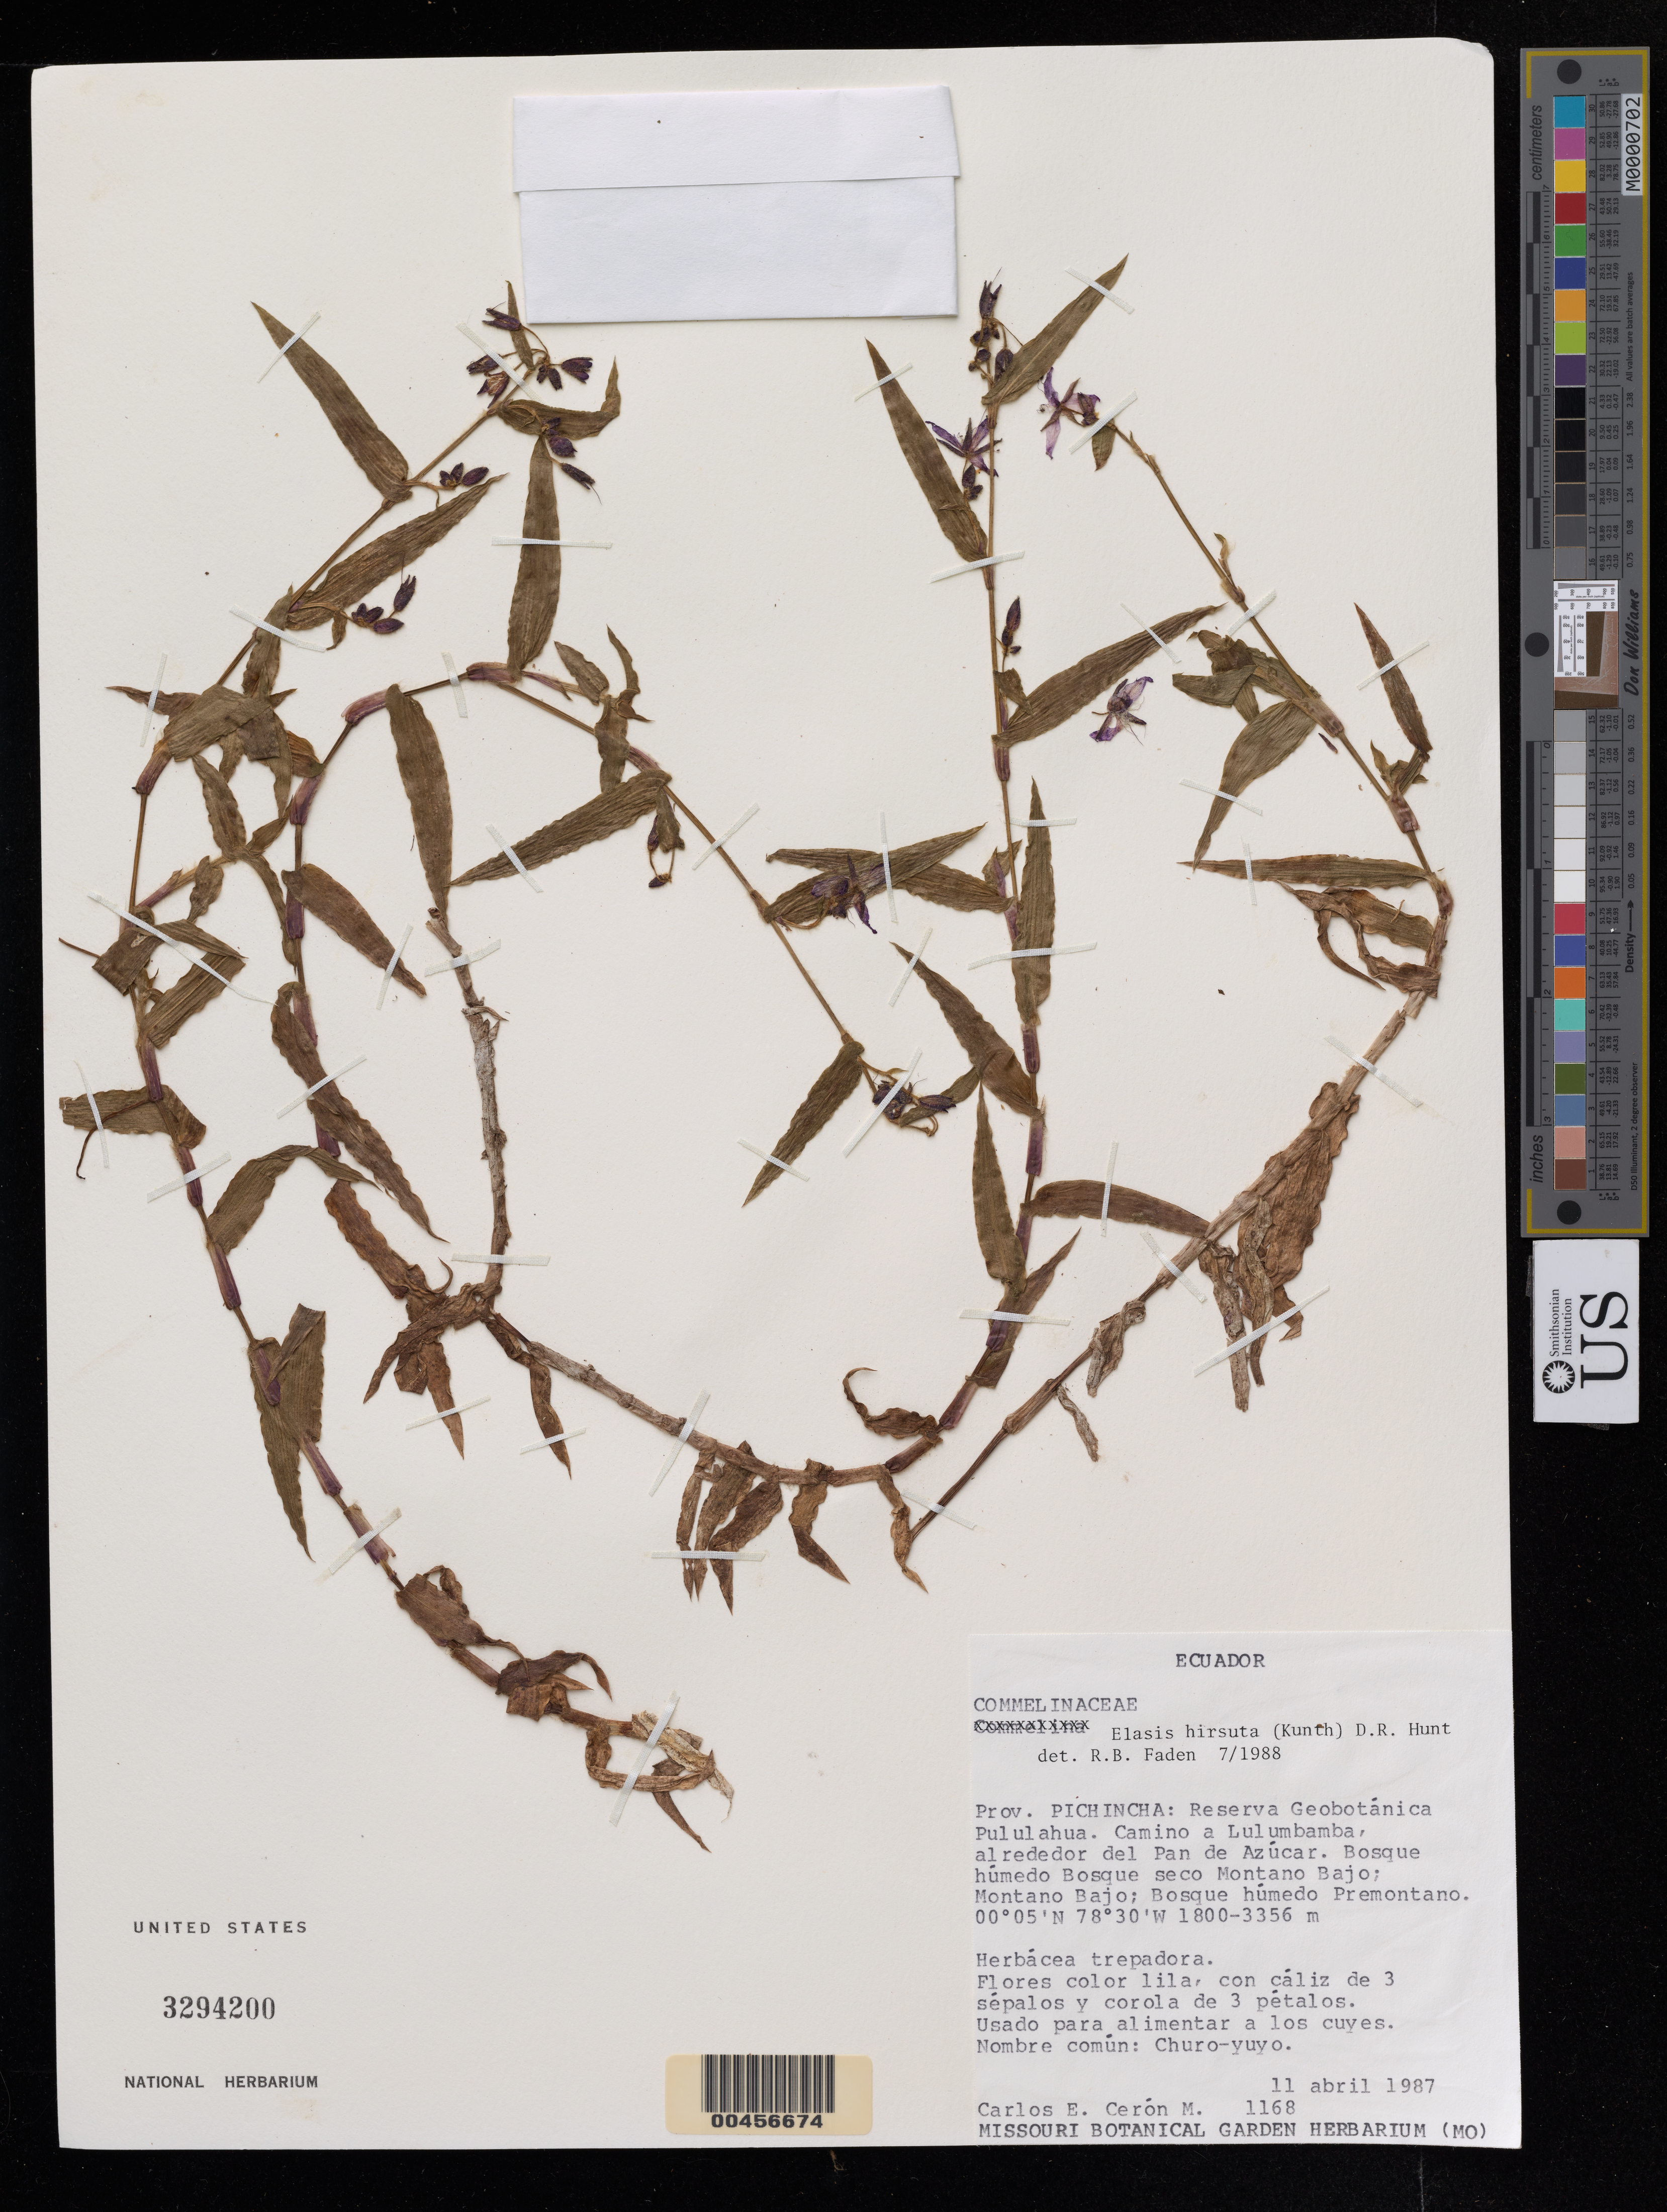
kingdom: Plantae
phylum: Tracheophyta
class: Liliopsida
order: Commelinales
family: Commelinaceae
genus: Elasis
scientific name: Elasis hirsuta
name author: (Kunth) D.R. Hunt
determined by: Faden, Robert B., (US), Smithsonian Institution - National Museum of Natural History (UNITED STATES)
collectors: C. E. Cerón M.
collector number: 1168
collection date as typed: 11 Apr 1987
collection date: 1987-04-11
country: Ecuador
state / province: Pichincha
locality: Pululahua geobotanical Reserve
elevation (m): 1800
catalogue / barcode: US 3294200